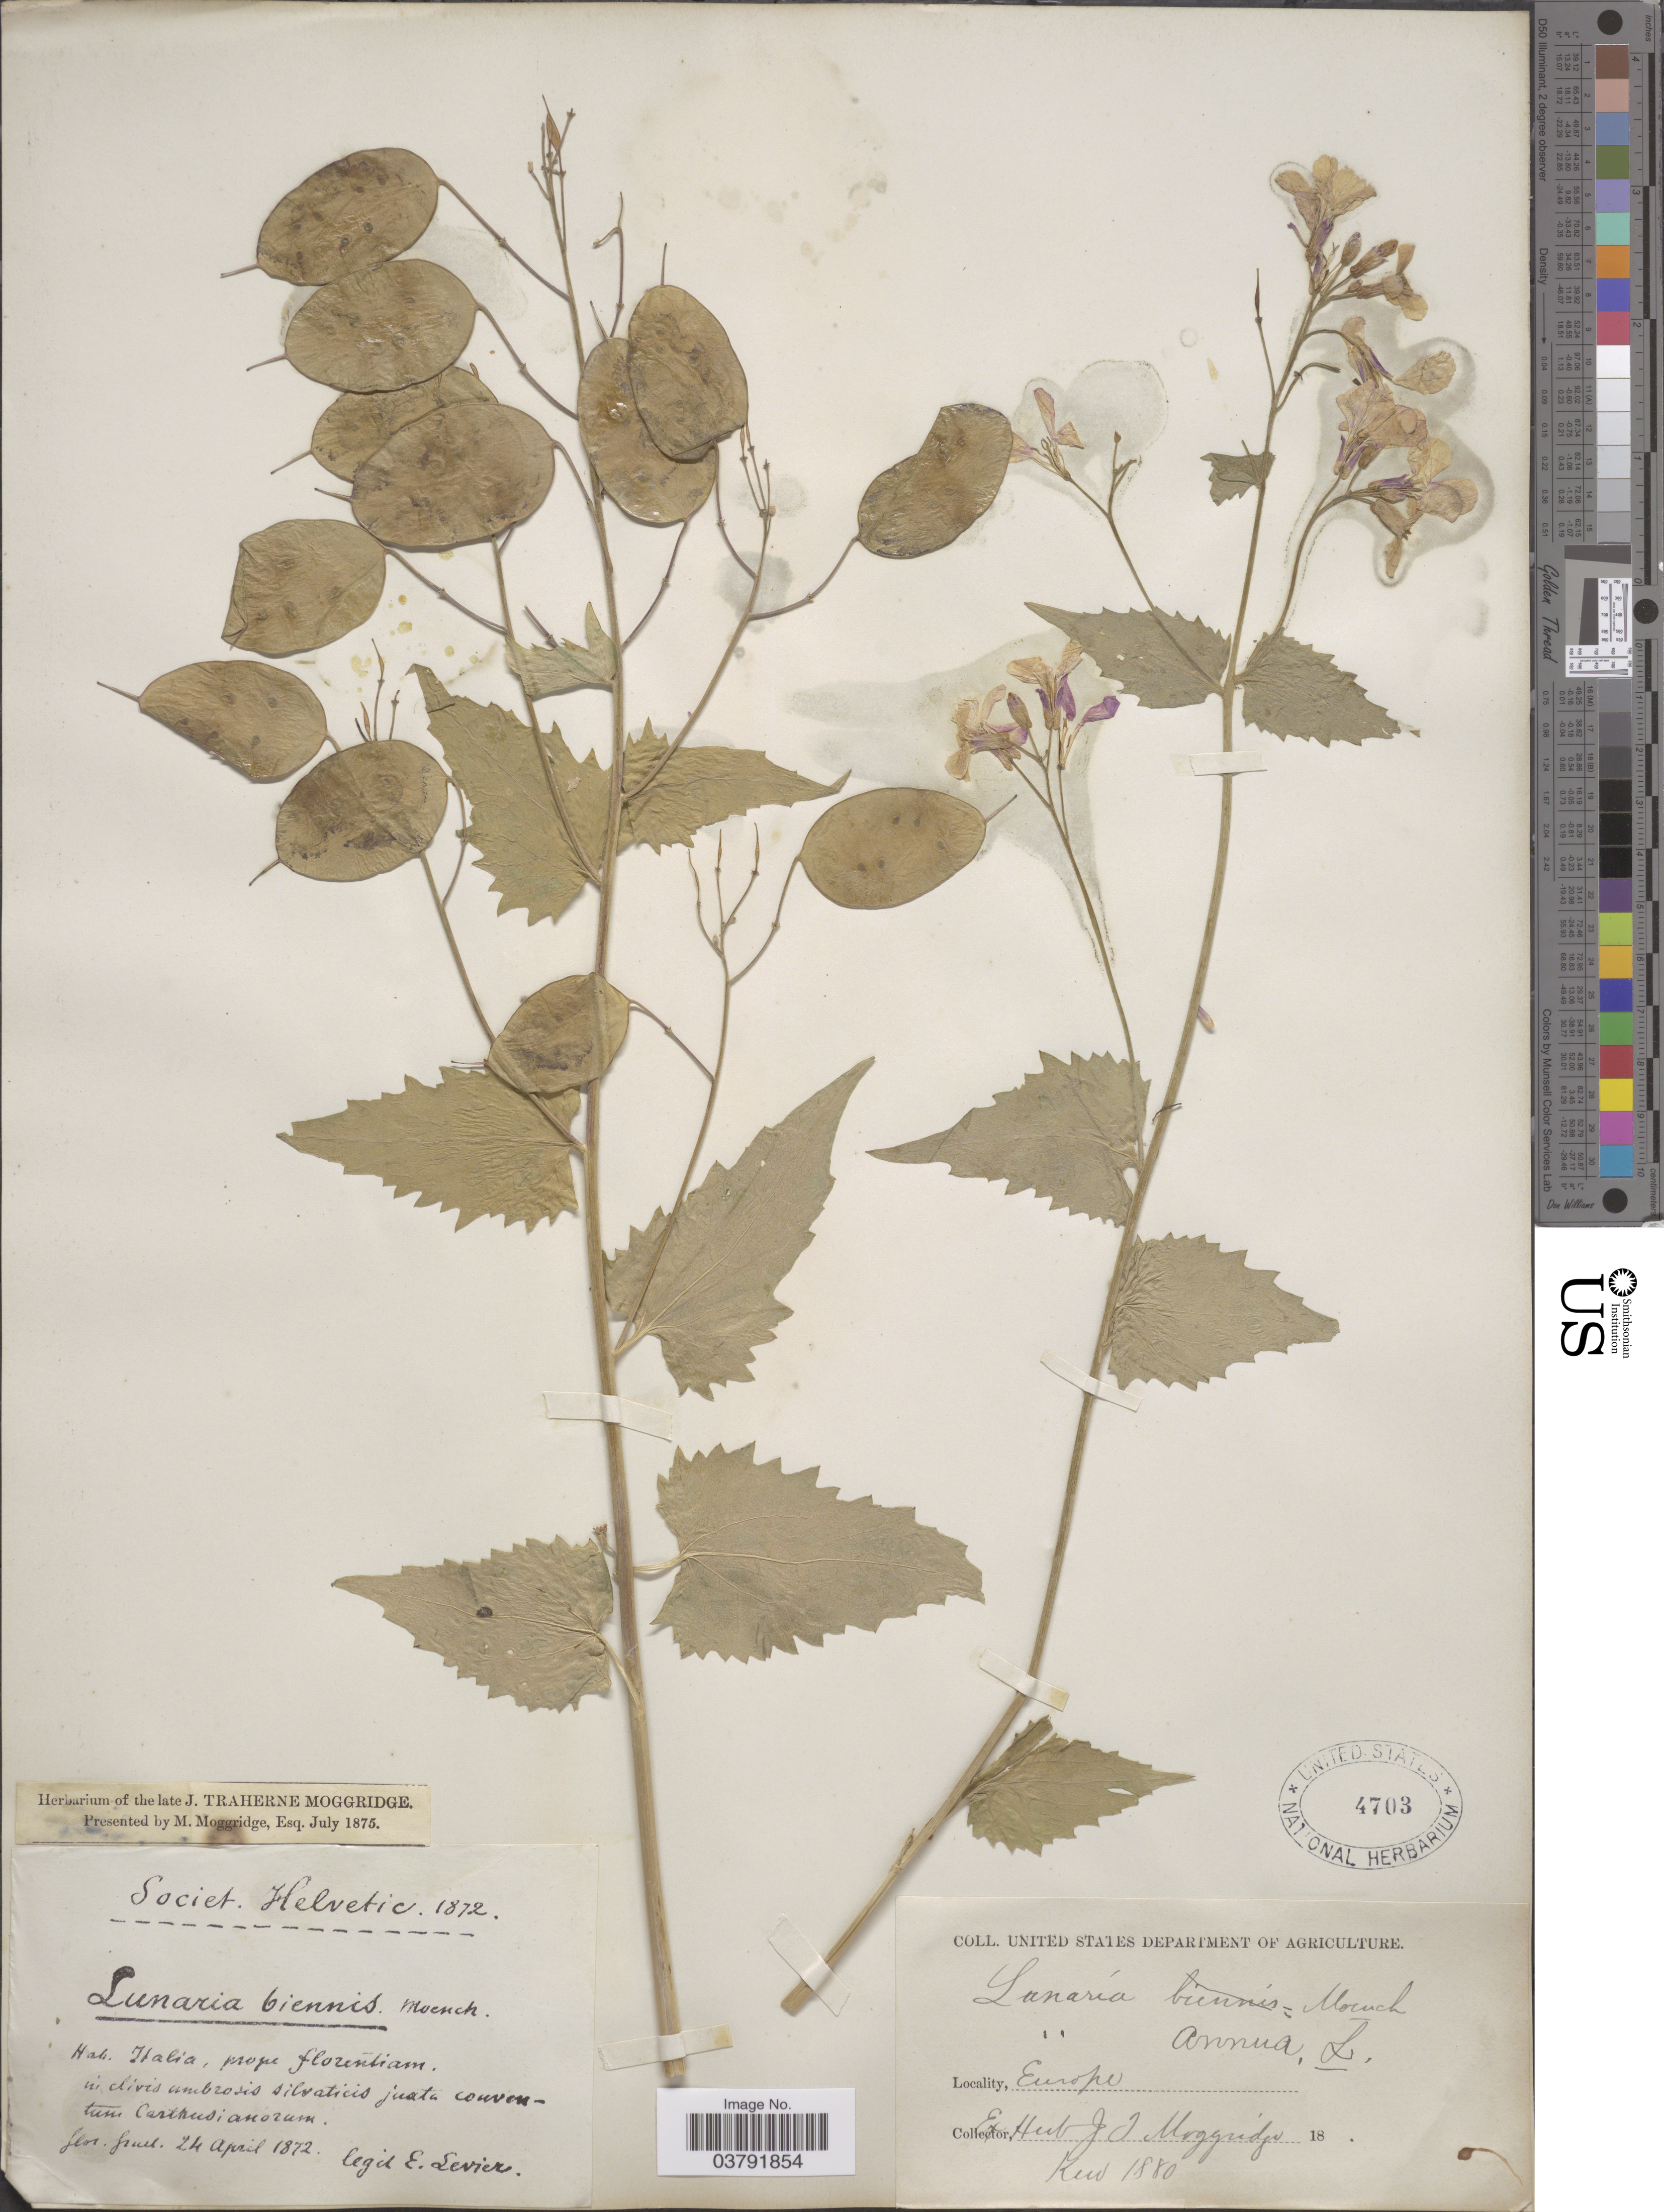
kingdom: Plantae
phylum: Tracheophyta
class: Magnoliopsida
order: Brassicales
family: Brassicaceae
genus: Lunaria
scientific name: Lunaria annua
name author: L.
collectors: É. Levier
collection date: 1872-04-24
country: Italy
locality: Prope florentiam in clivis umbrosis silvaticis juxta conventum Carthusianorum.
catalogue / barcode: US 4703